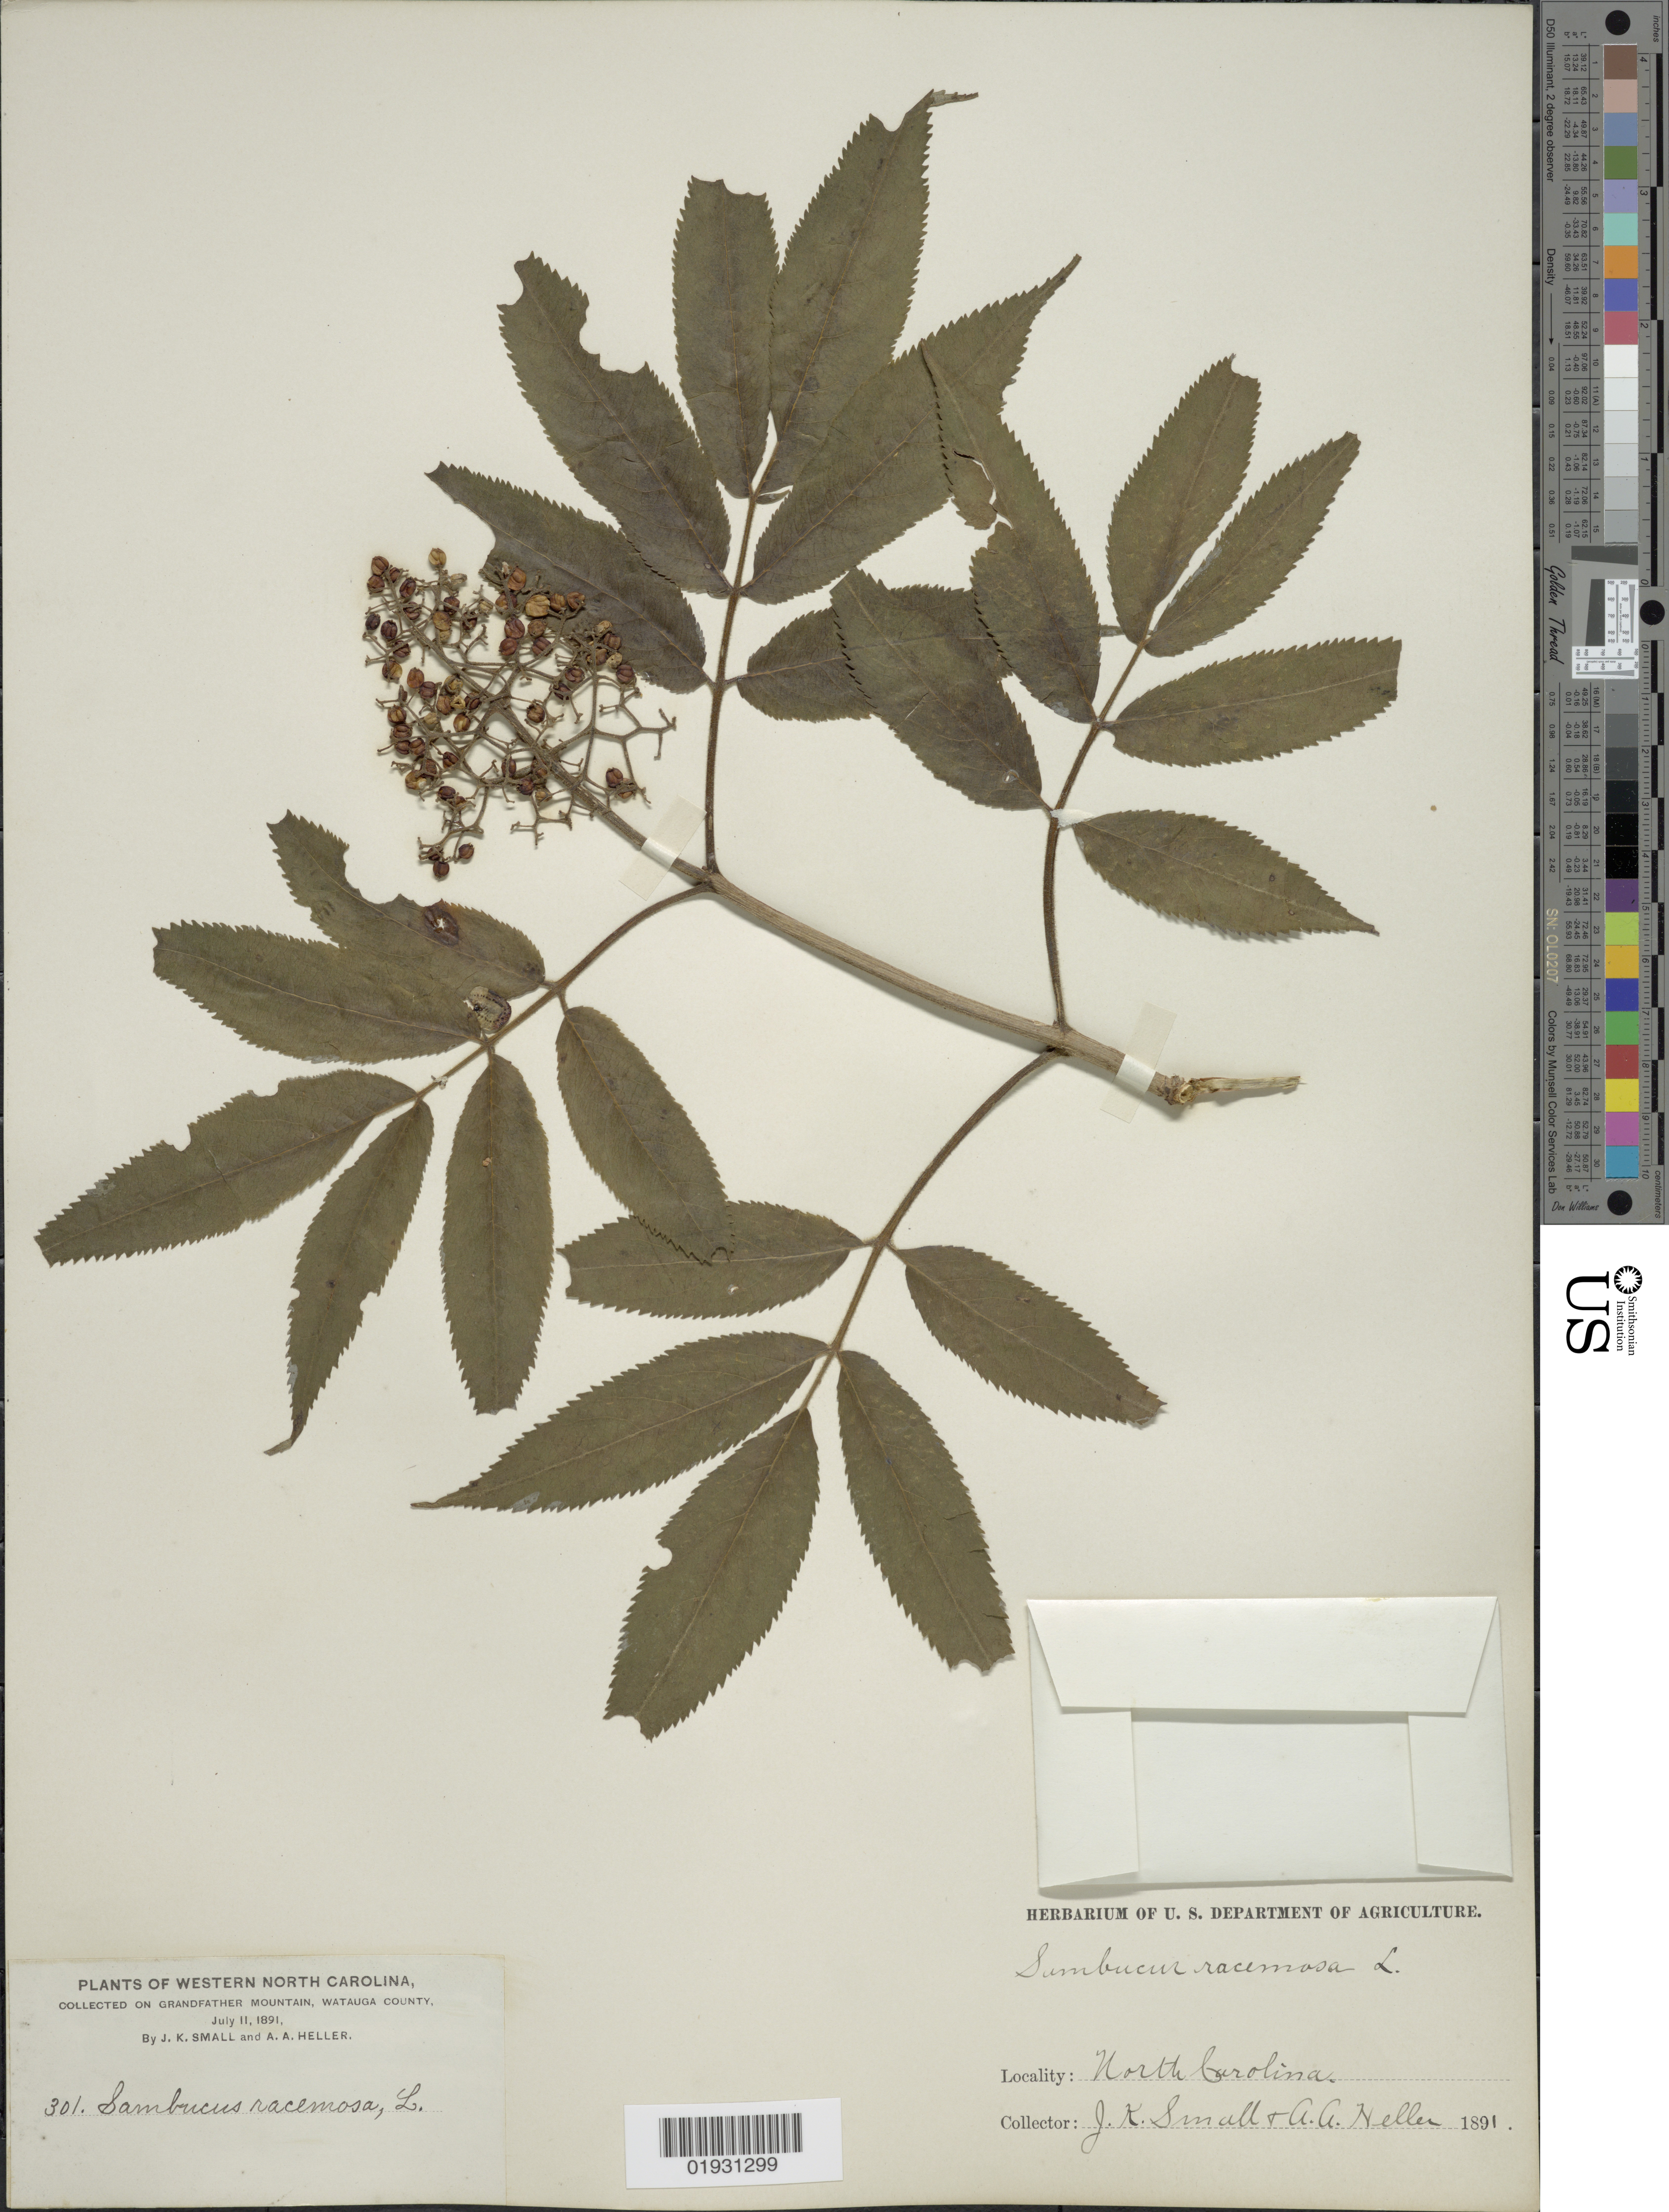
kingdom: Plantae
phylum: Tracheophyta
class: Magnoliopsida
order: Dipsacales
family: Viburnaceae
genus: Sambucus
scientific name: Sambucus racemosa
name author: L.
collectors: J. K. Small & A. A. Heller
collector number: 301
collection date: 1891-07-11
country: United States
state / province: North Carolina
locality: Grandfather Mountain, Watauga County, Western North Carolina.